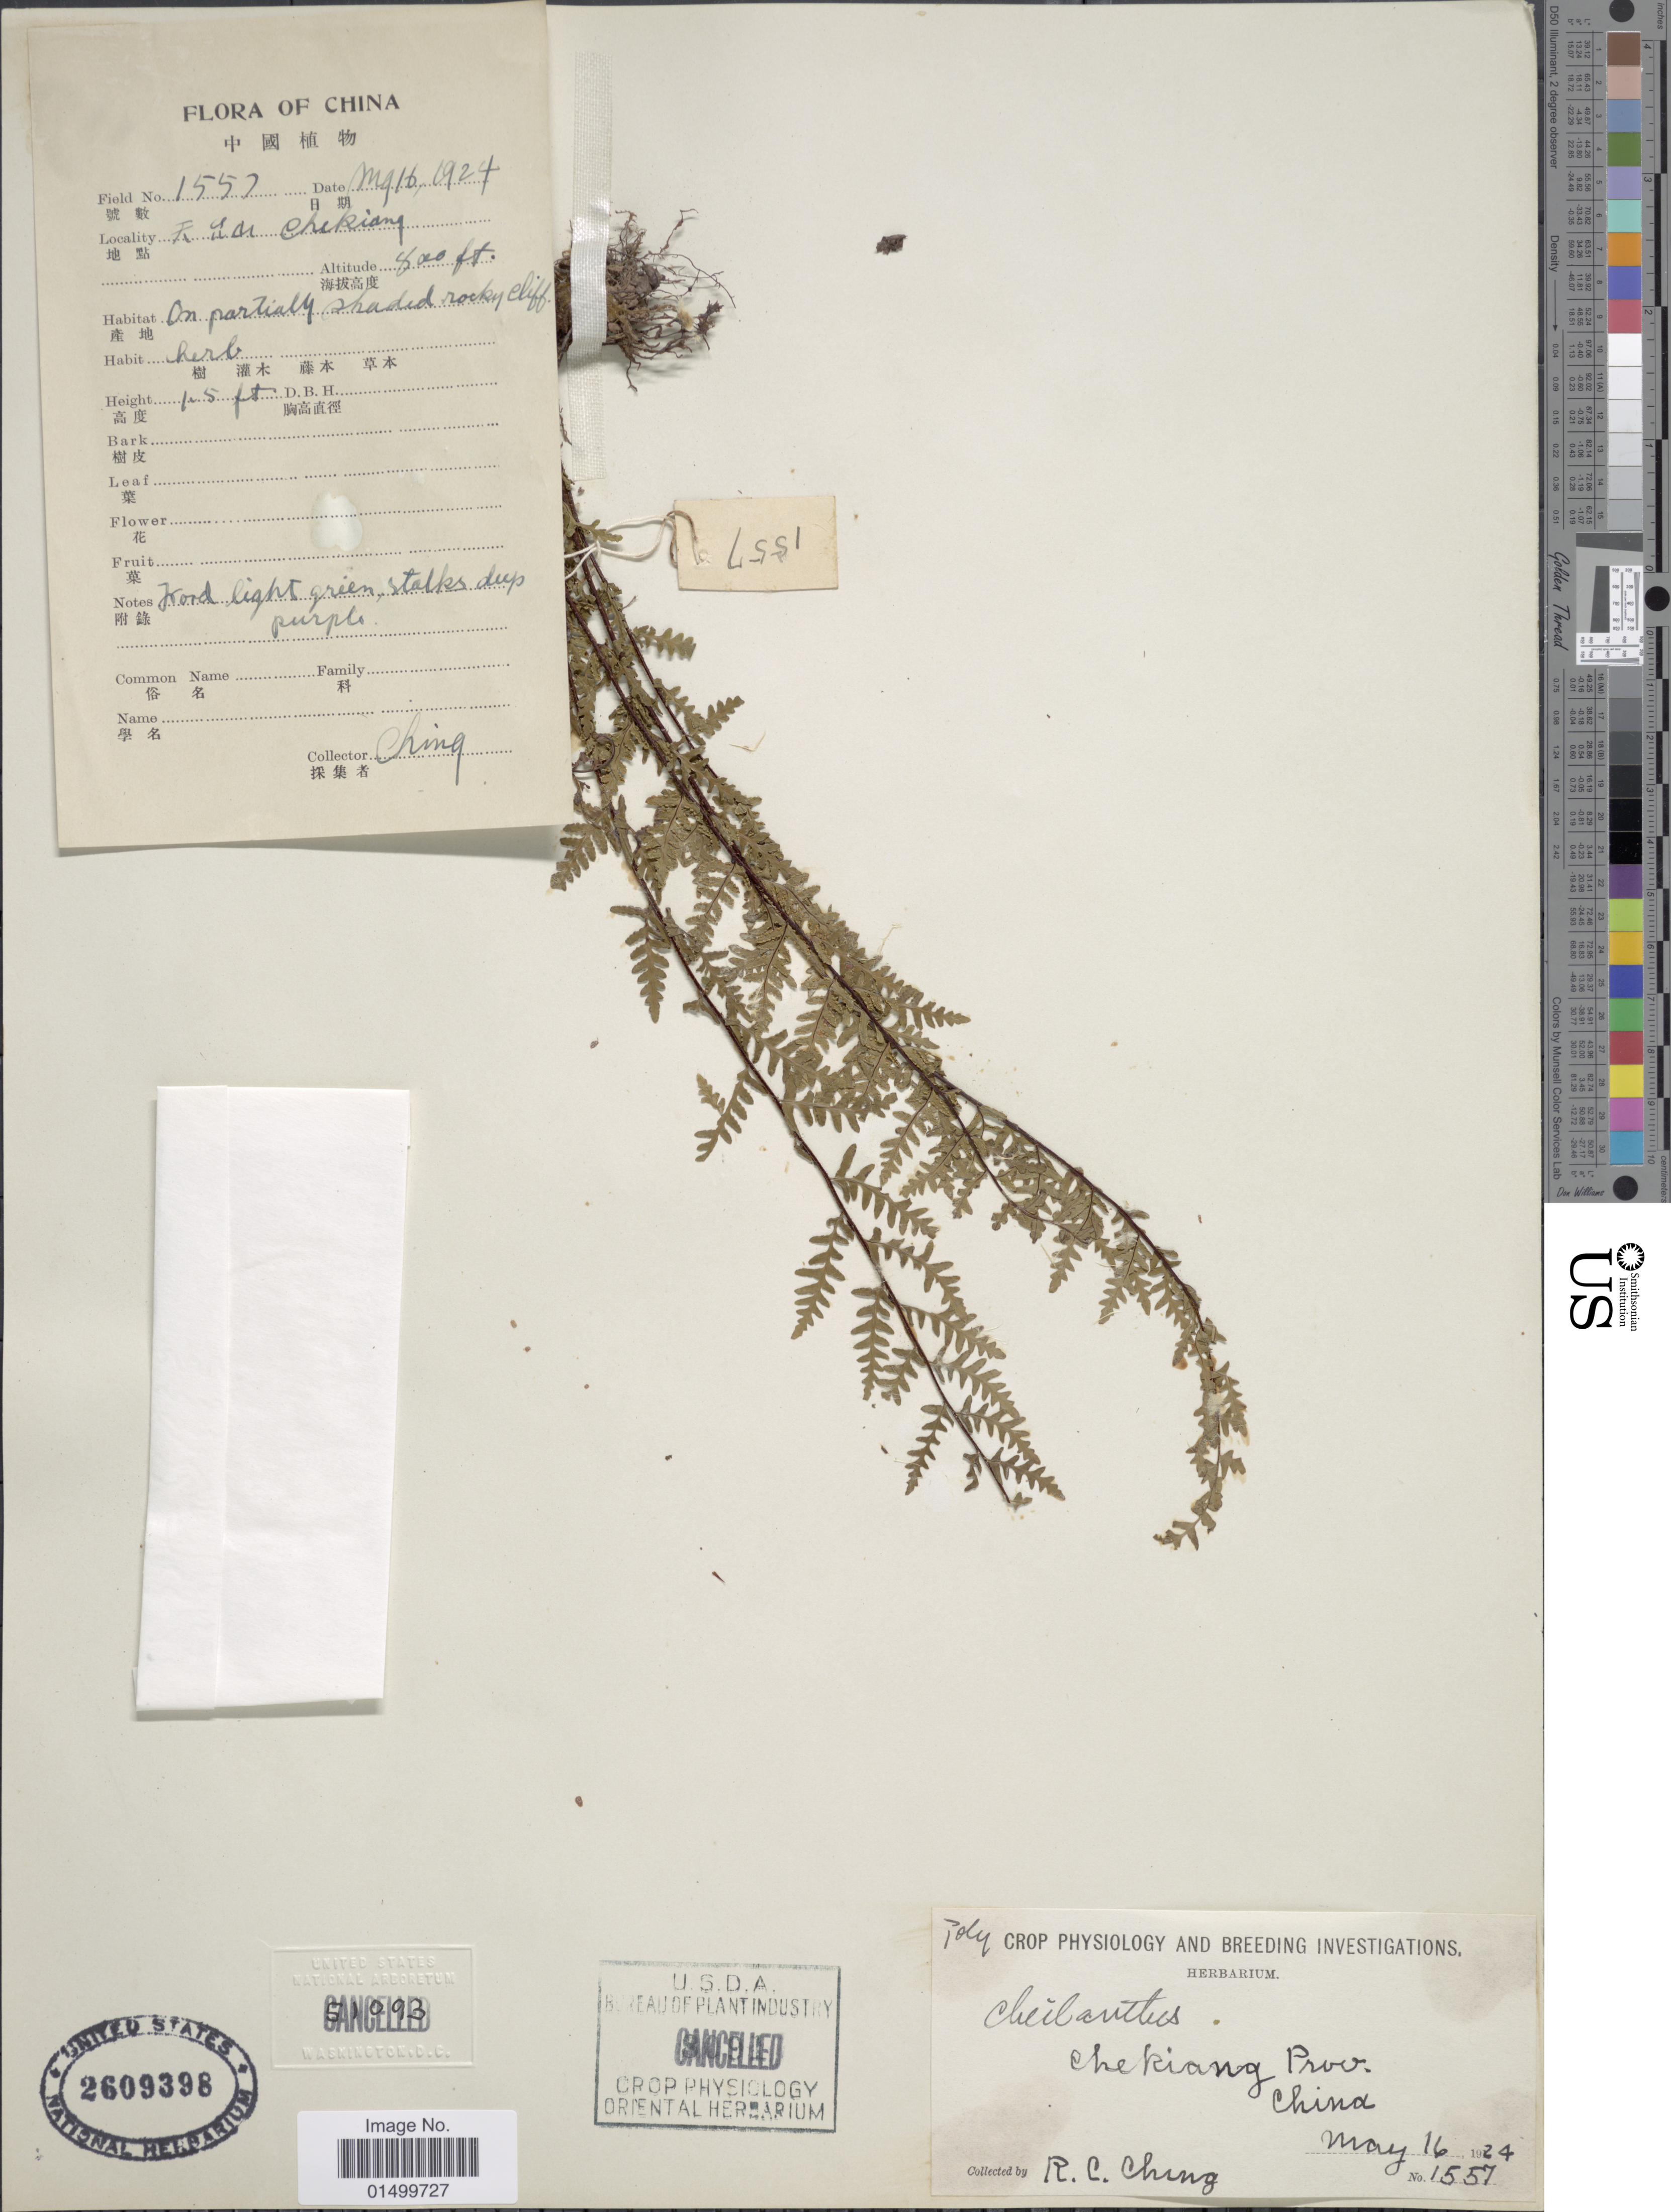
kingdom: Plantae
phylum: Tracheophyta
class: Polypodiopsida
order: Polypodiales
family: Pteridaceae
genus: Cheilanthes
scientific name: Cheilanthes sp.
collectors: R. C. Ching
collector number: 1557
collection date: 1924-05-16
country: China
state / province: Zhejiang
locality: Chekiang Prov.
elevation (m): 244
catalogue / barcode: US 2609398